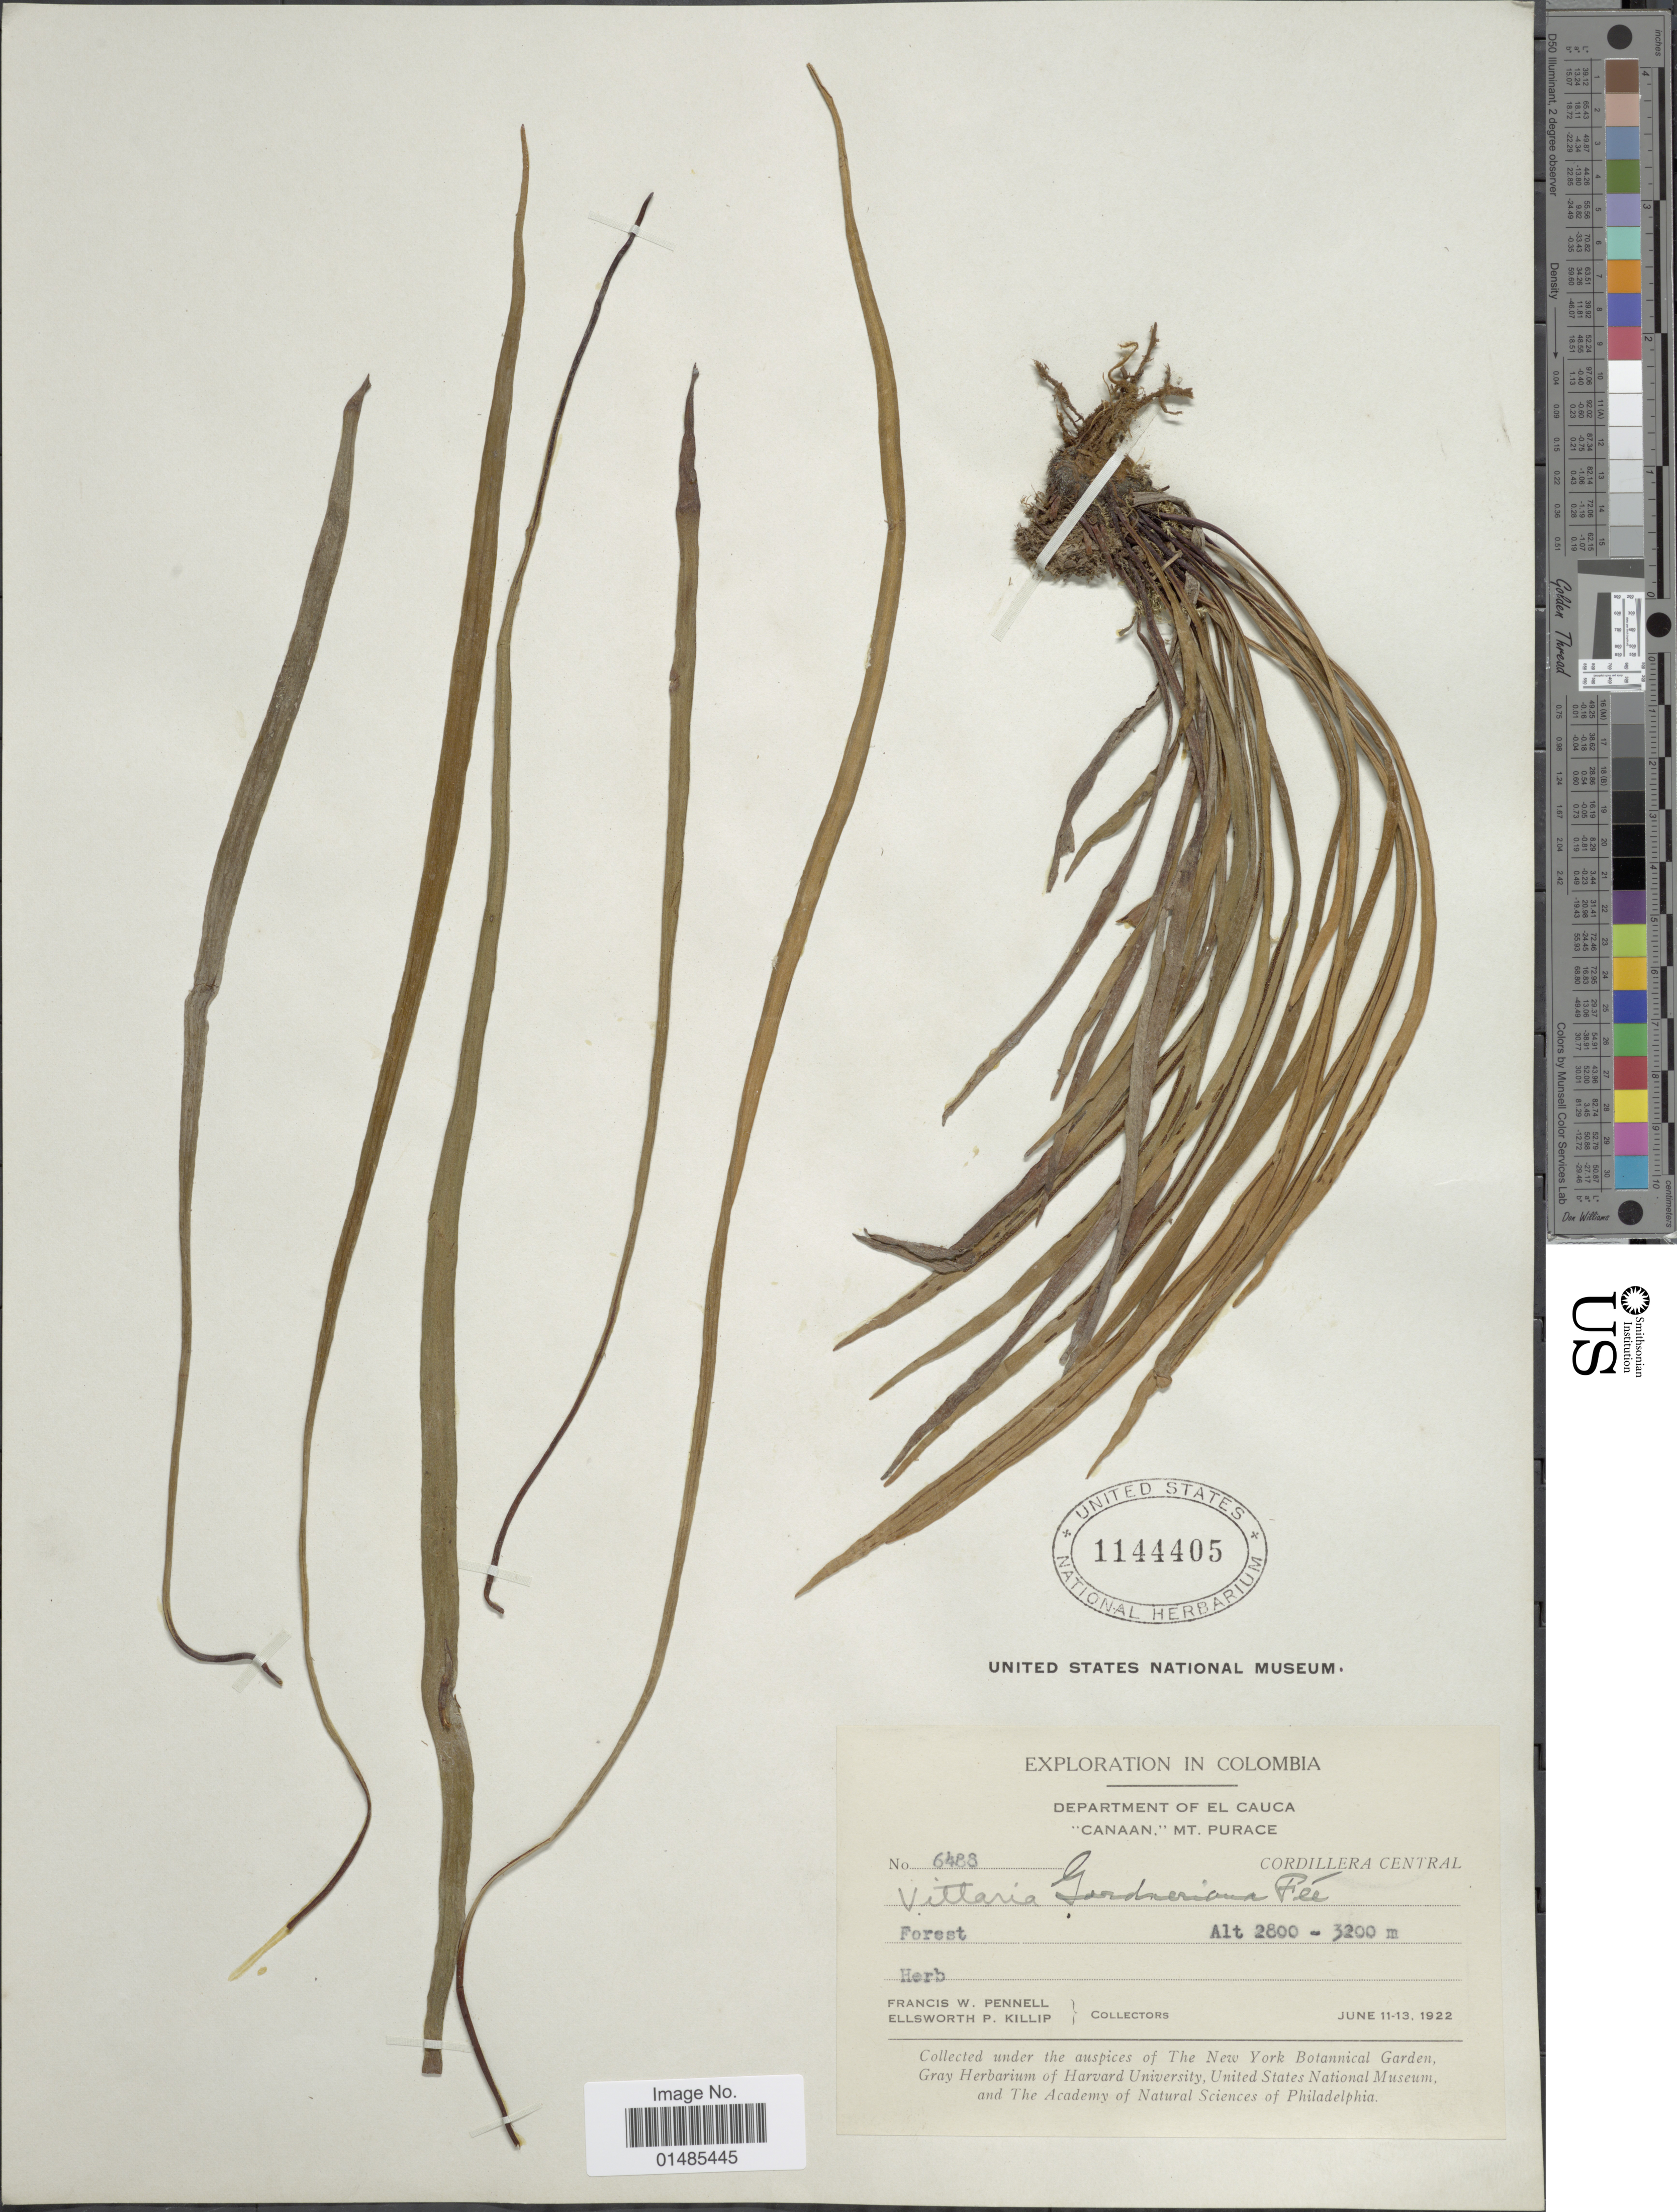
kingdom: Plantae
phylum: Tracheophyta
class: Polypodiopsida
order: Polypodiales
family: Pteridaceae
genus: Radiovittaria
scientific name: Radiovittaria gardneriana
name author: (Fée) E.H. Crane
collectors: F. W. Pennell & E. P. Killip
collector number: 6488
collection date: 1922-06-11/1922-06-13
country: Colombia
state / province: Cauca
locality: Department of El Cauca. "Canaan", Mt. Purace. Cordillera Central. Forest.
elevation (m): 2800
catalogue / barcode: US 1144405